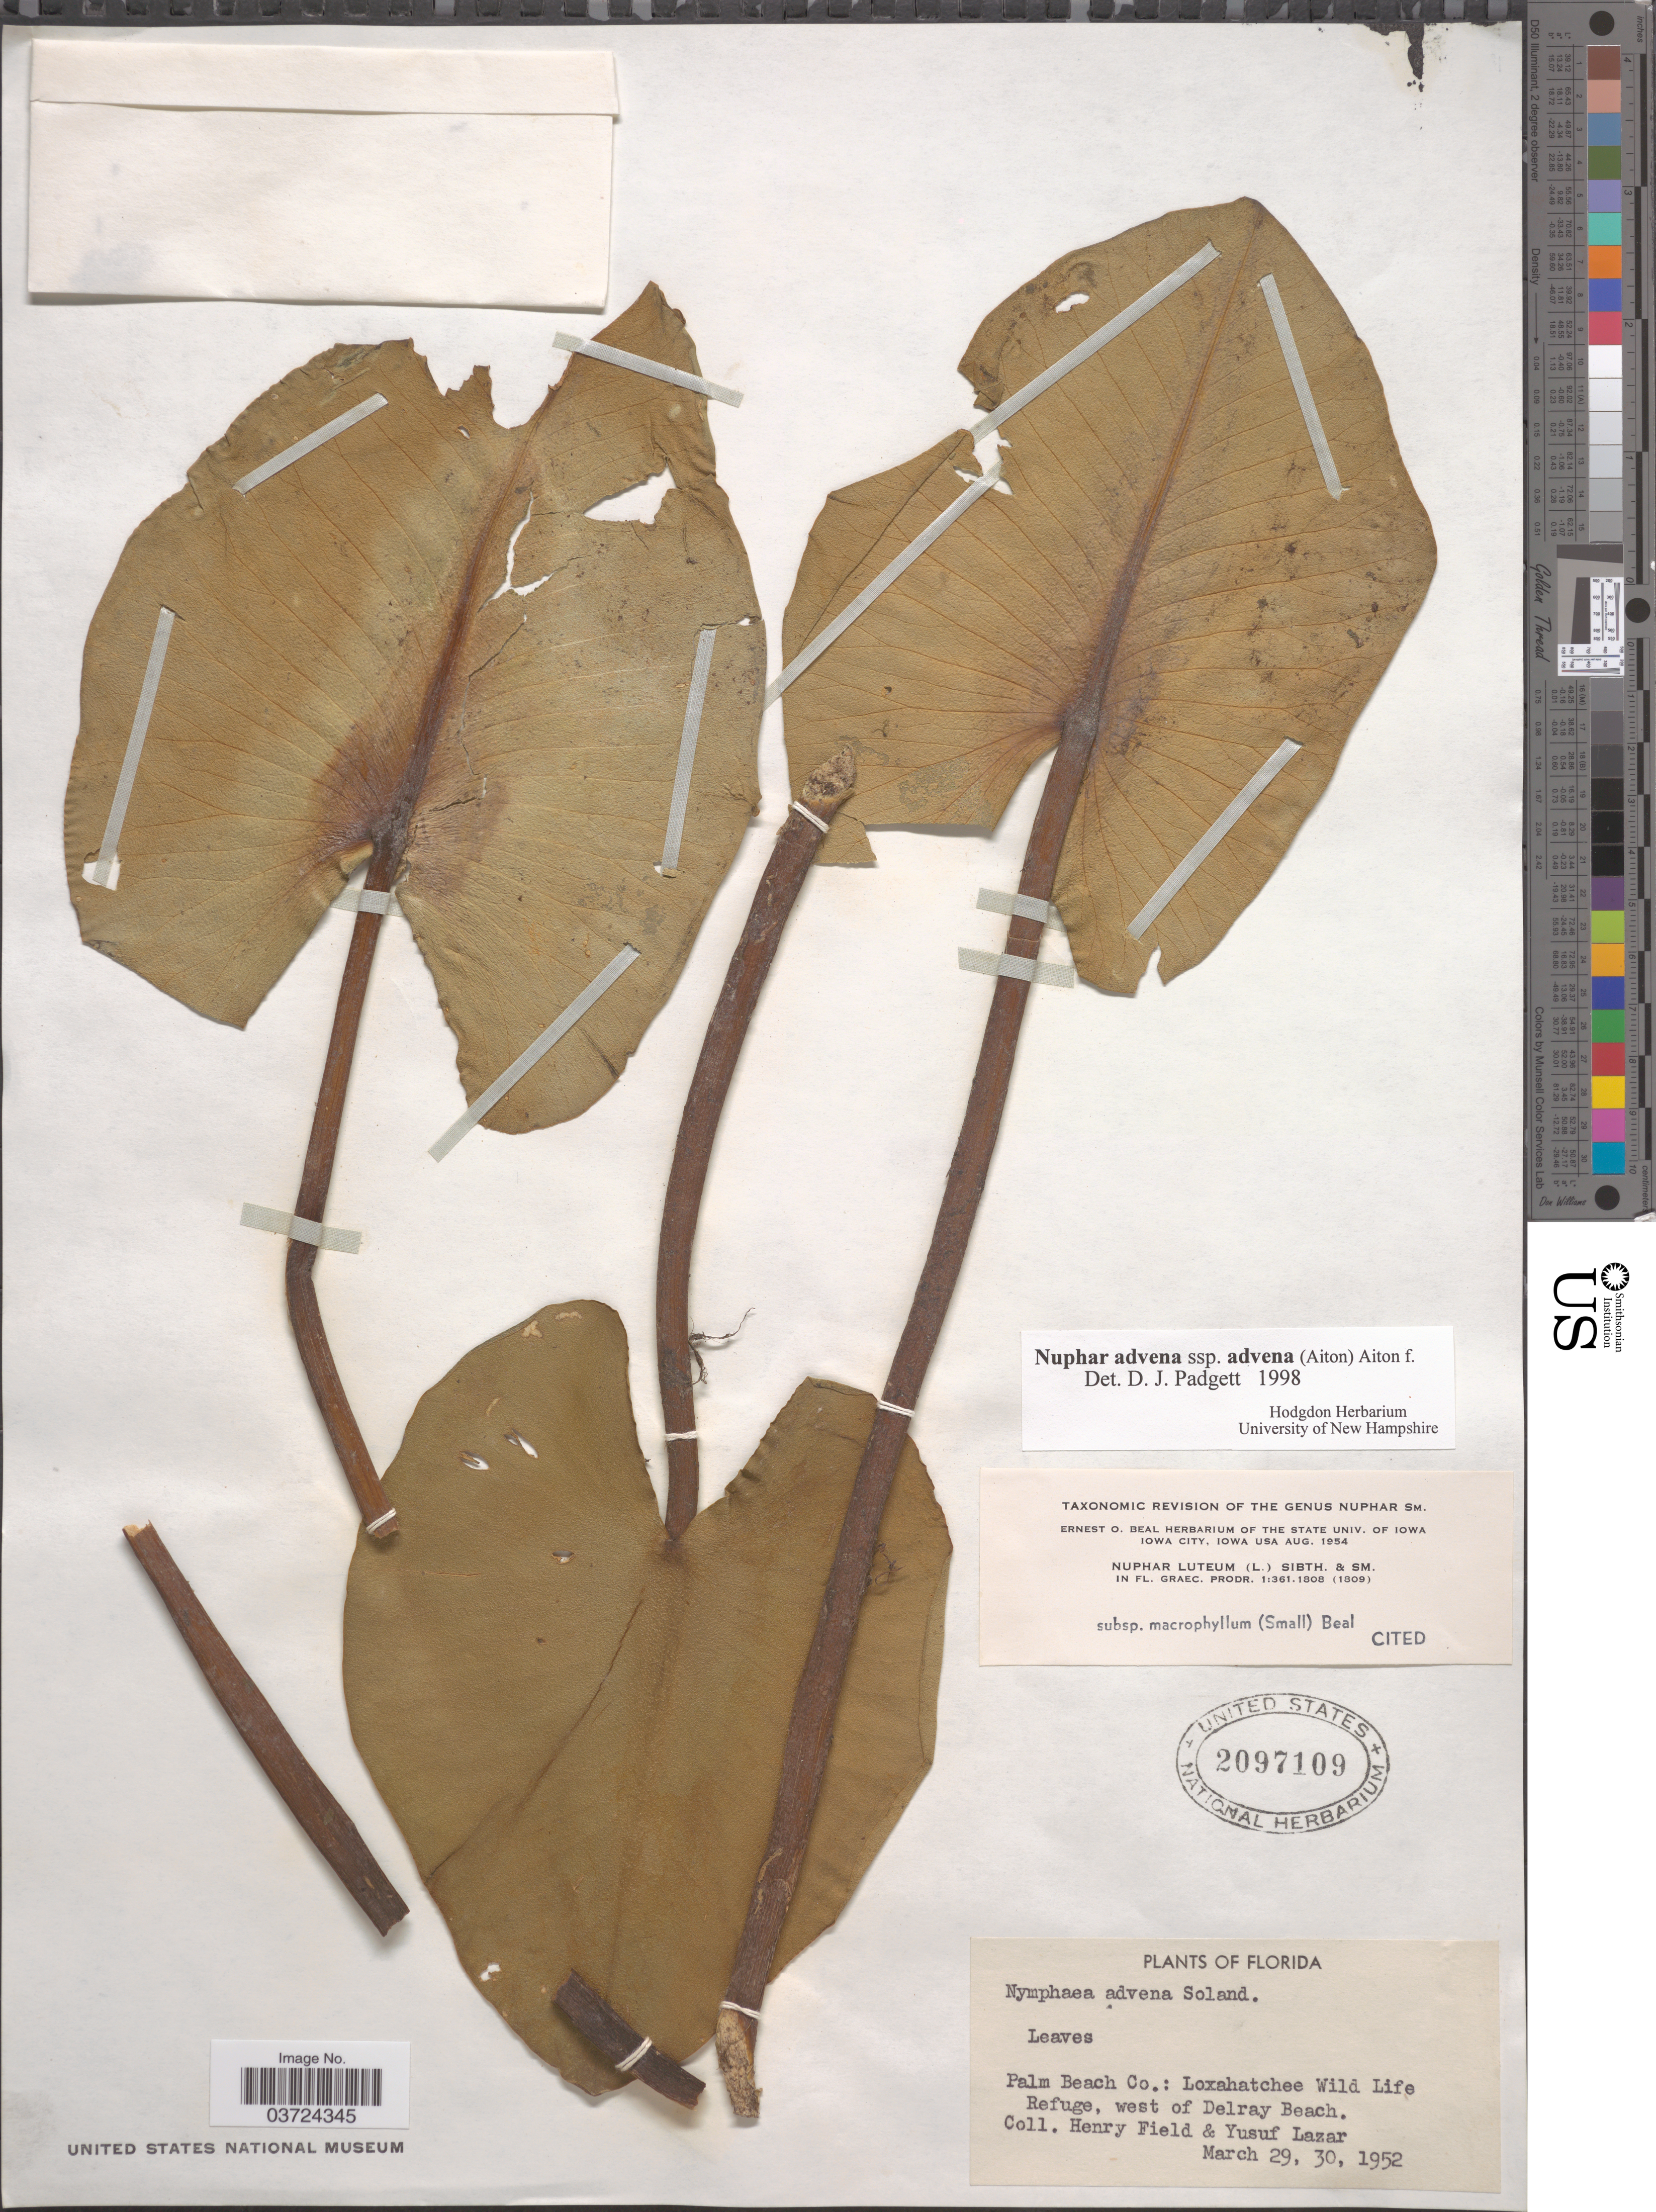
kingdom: Plantae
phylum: Tracheophyta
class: Magnoliopsida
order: Nymphaeales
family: Nymphaeaceae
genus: Nuphar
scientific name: Nuphar advena subsp. advena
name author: (Aiton) W.T. Aiton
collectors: H. Field & Y. Lazar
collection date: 1952-03-29/1952-03-30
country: United States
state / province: Florida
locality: Palm Beach Co.: Loxahatchee Wild Life Refuge, west of Delray Beach.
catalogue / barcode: US 2097109